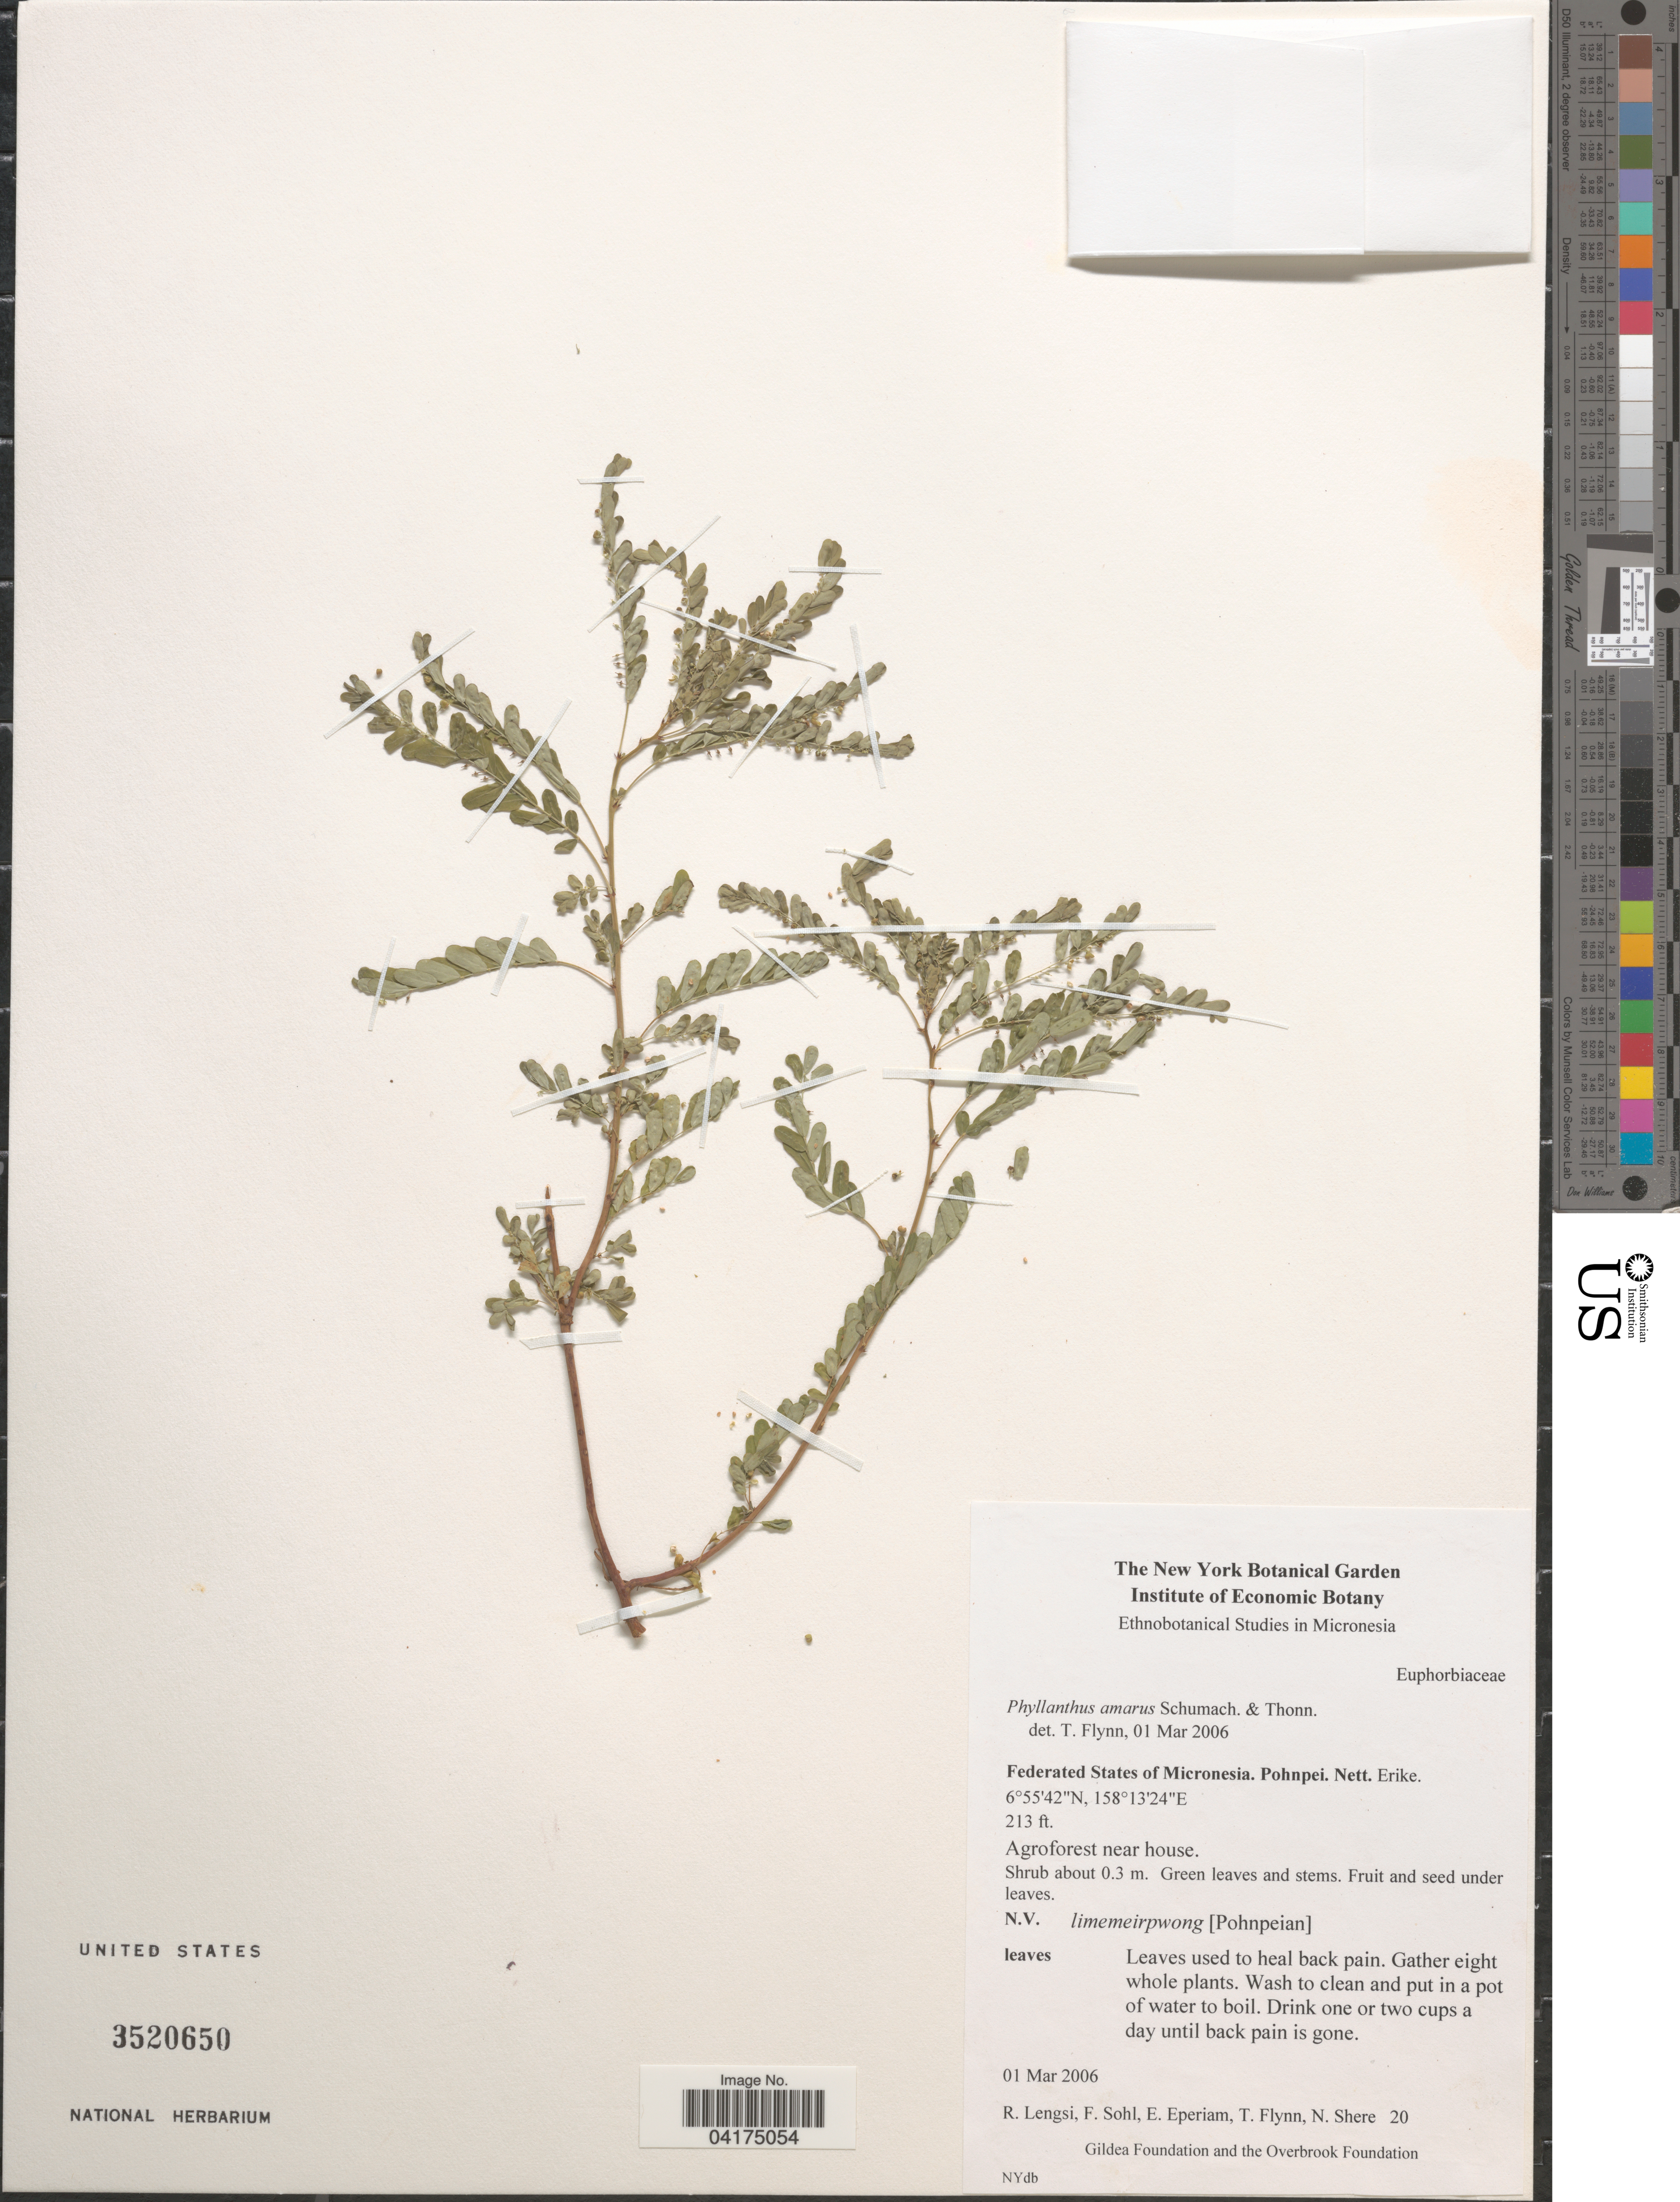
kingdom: Plantae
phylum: Tracheophyta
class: Magnoliopsida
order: Malpighiales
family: Phyllanthaceae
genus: Phyllanthus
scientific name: Phyllanthus amarus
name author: Schumach. & Thonn.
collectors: R. Lengsi, F. Sohl, E. Eperiam, T. Flynn & N. Shere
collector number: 20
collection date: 2006-03-01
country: Micronesia, Federated States of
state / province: Pohnpei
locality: Nett. Erike.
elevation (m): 65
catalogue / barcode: US 3520650